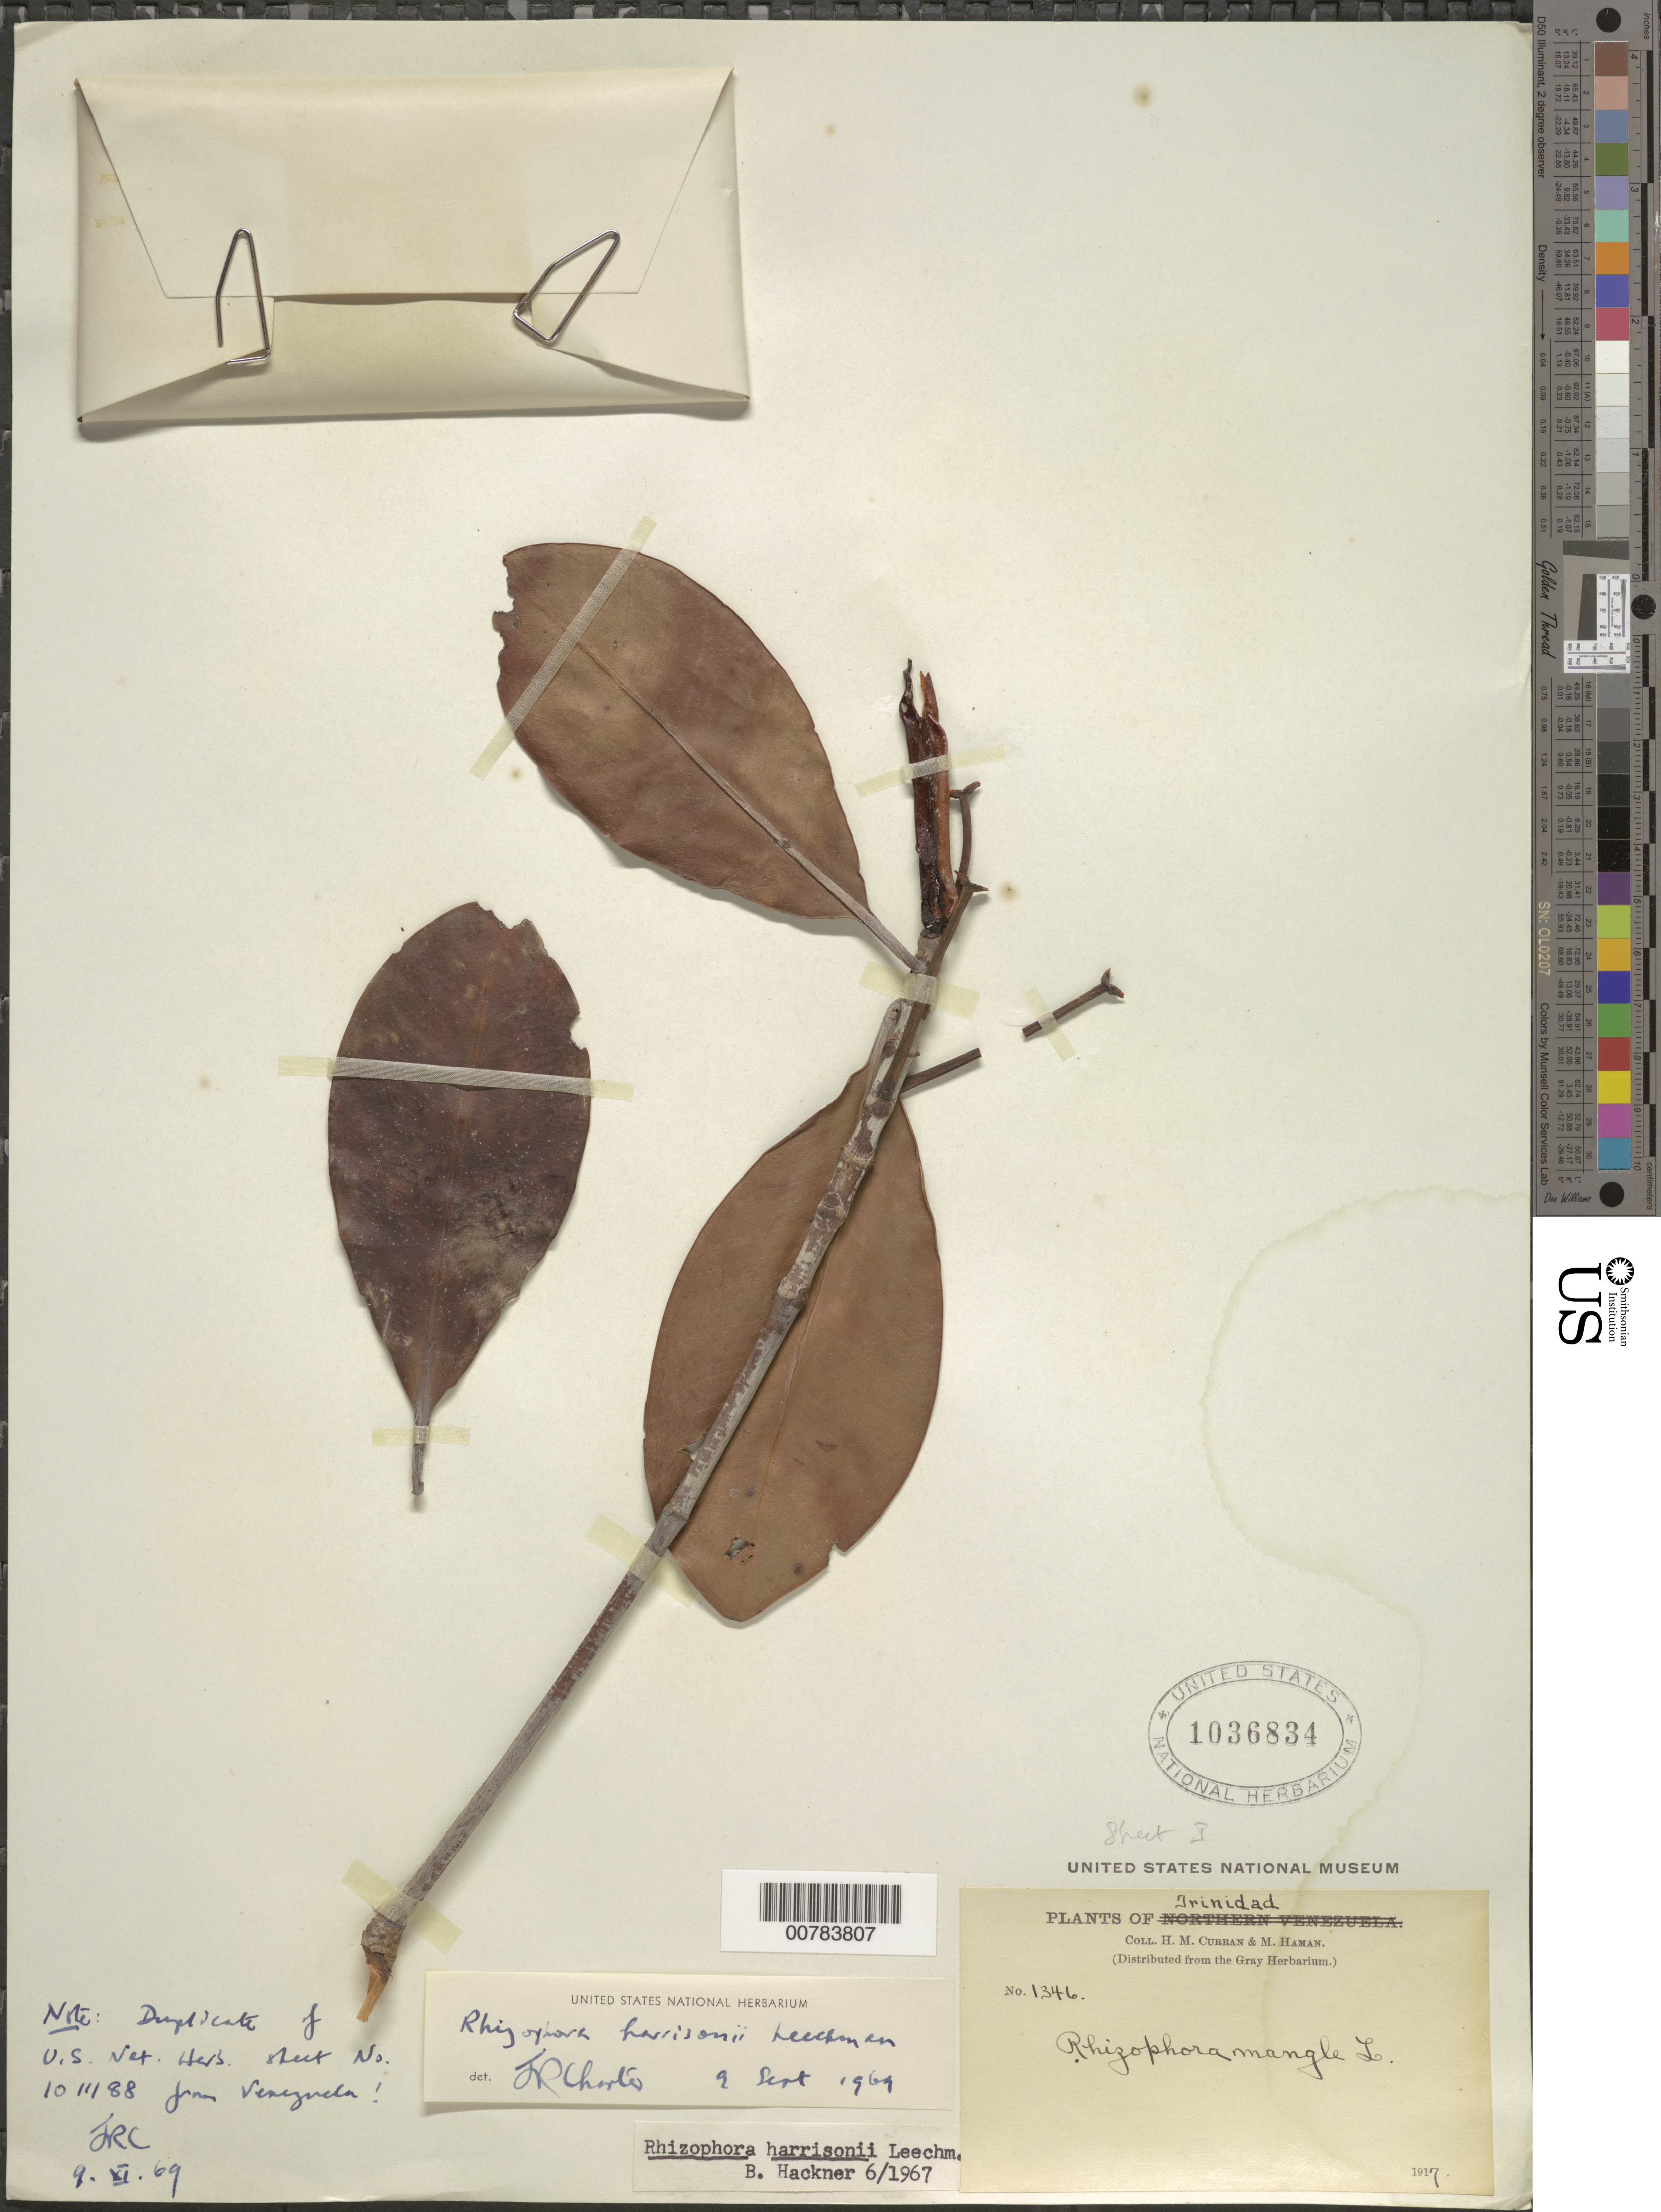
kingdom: Plantae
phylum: Tracheophyta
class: Magnoliopsida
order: Malpighiales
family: Rhizophoraceae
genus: Rhizophora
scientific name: Rhizophora harrisonii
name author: Leechm.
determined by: Charter, J. R.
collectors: H. M. Curran & M. Haman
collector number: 1346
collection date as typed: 1917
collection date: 1917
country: Trinidad and Tobago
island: Trinidad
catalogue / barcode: US 1036834